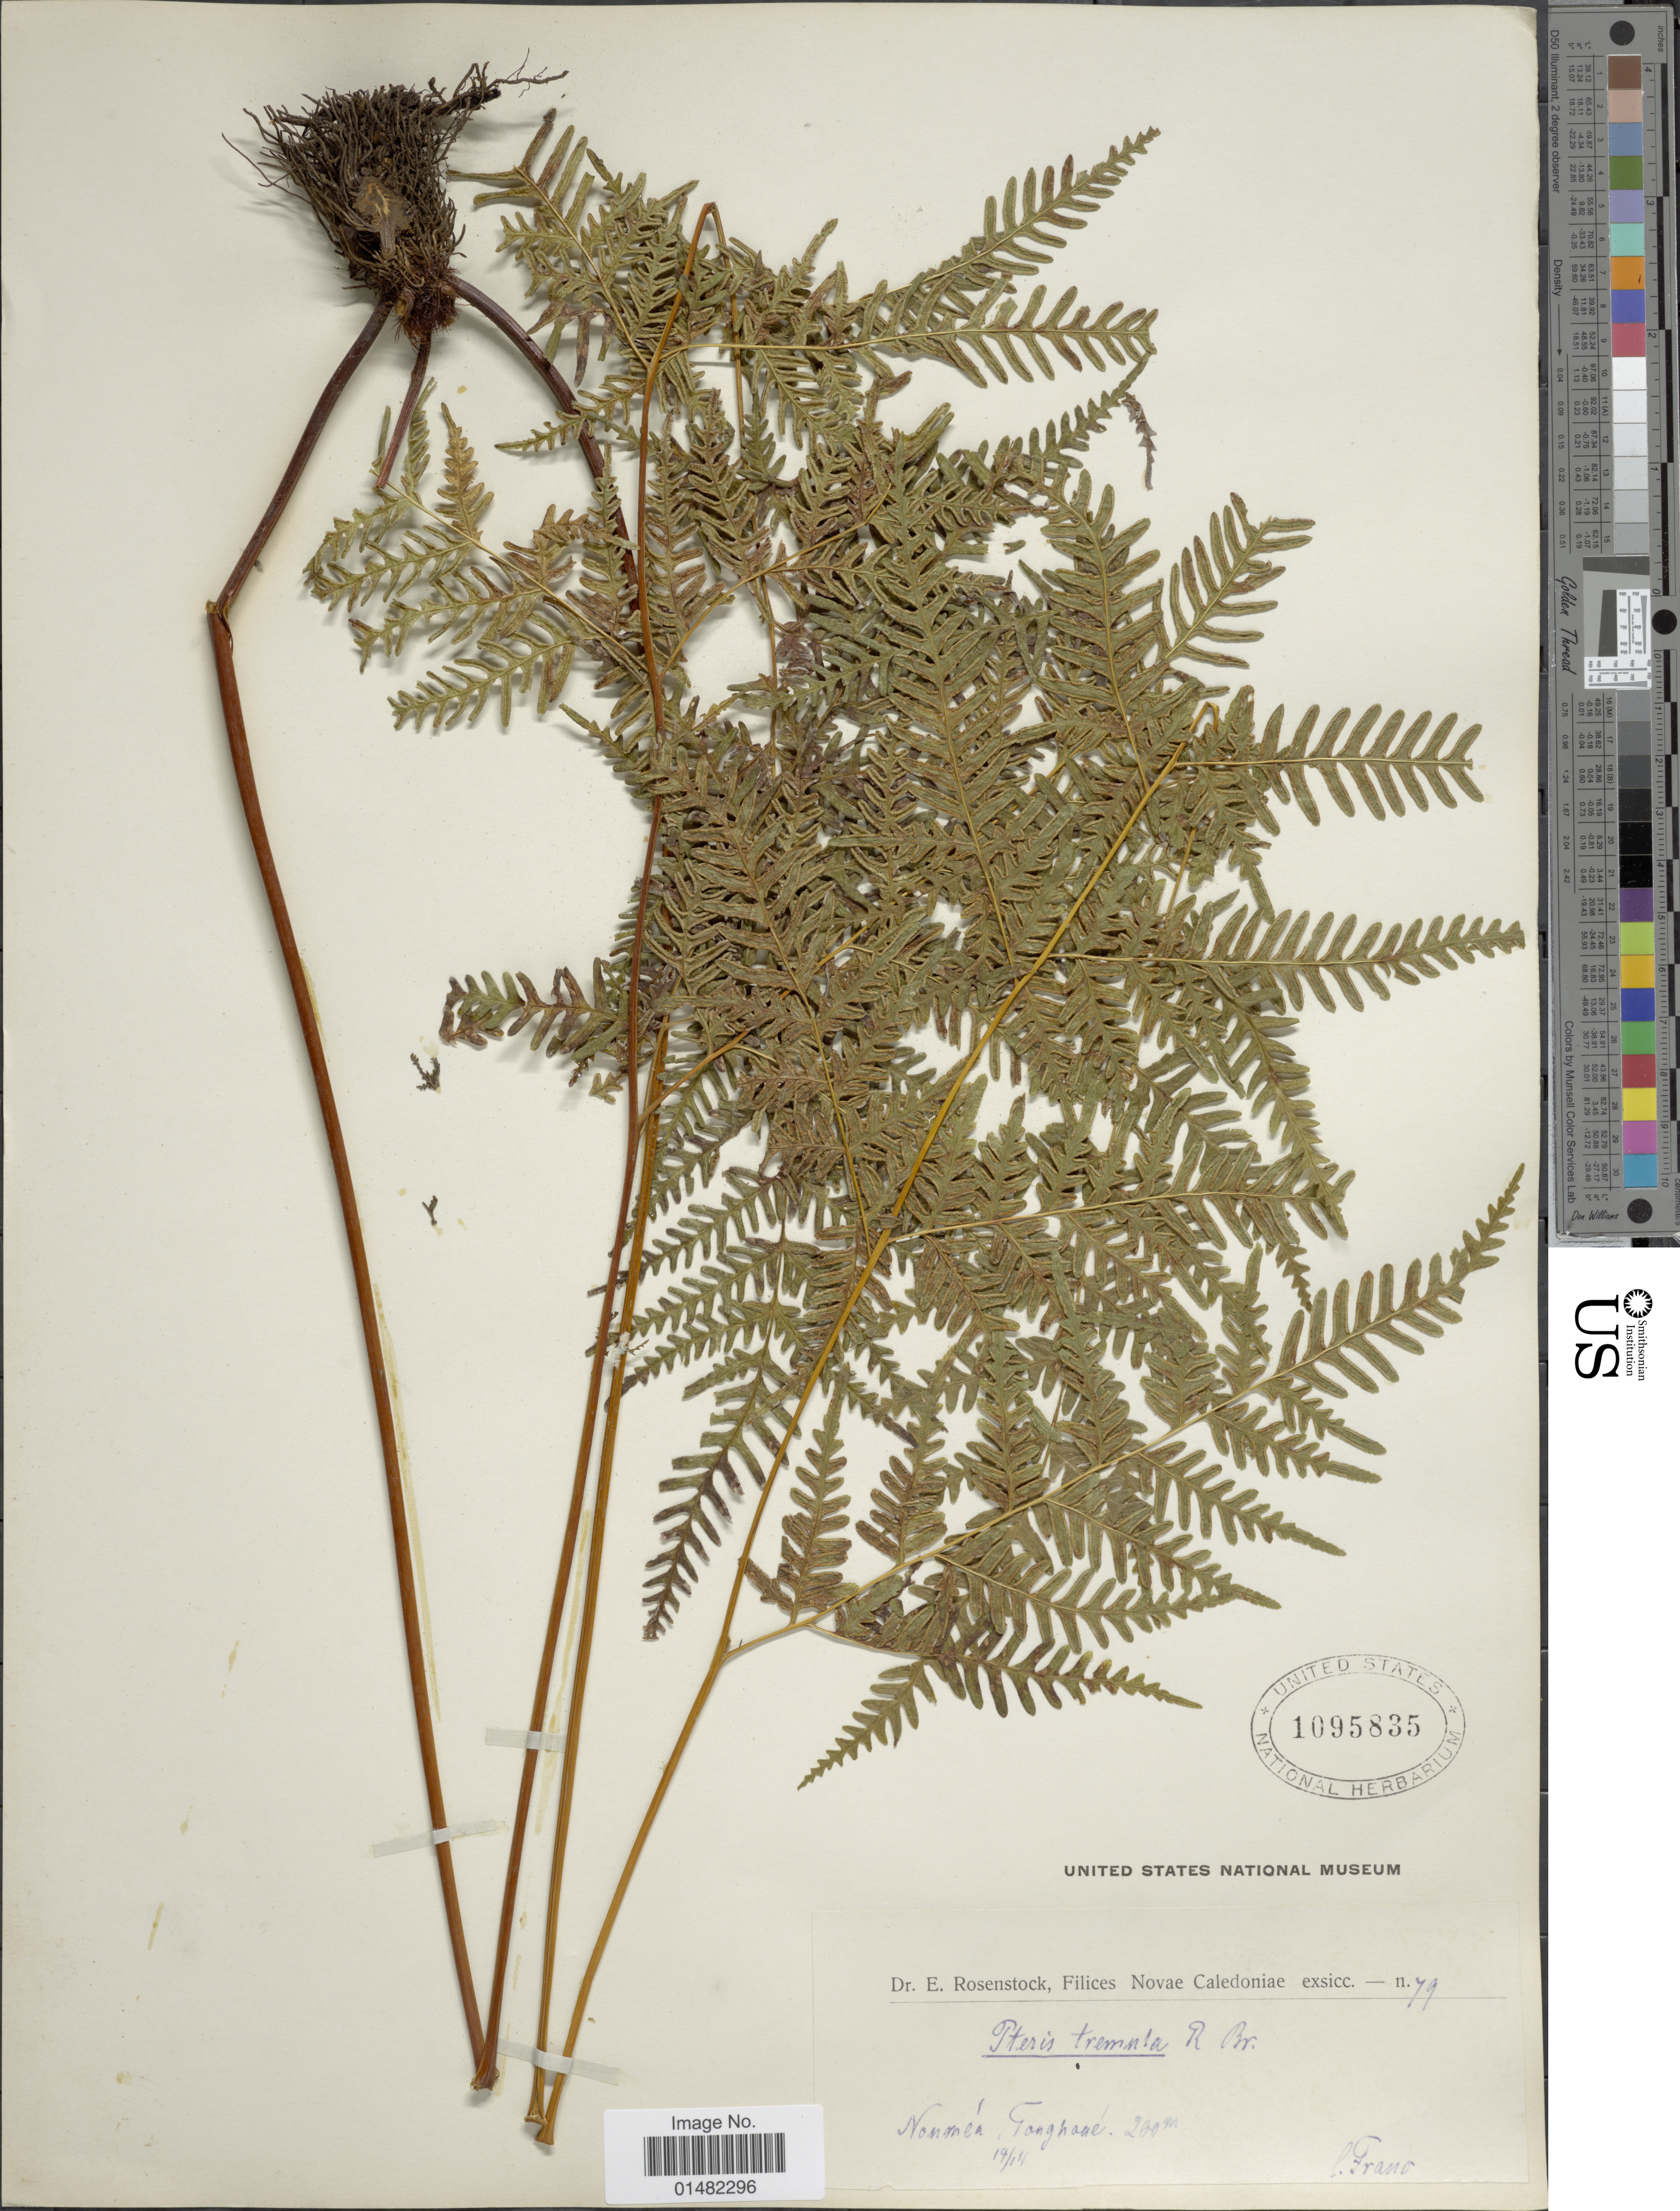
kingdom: Plantae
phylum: Tracheophyta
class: Polypodiopsida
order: Polypodiales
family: Pteridaceae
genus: Pteris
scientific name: Pteris novae-caledoniae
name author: Hook.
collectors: I. Franc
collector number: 79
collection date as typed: Transcribed d/m/y: 19/1/11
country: New Caledonia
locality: Noumeá, Tonghoué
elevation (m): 200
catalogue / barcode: US 1095835